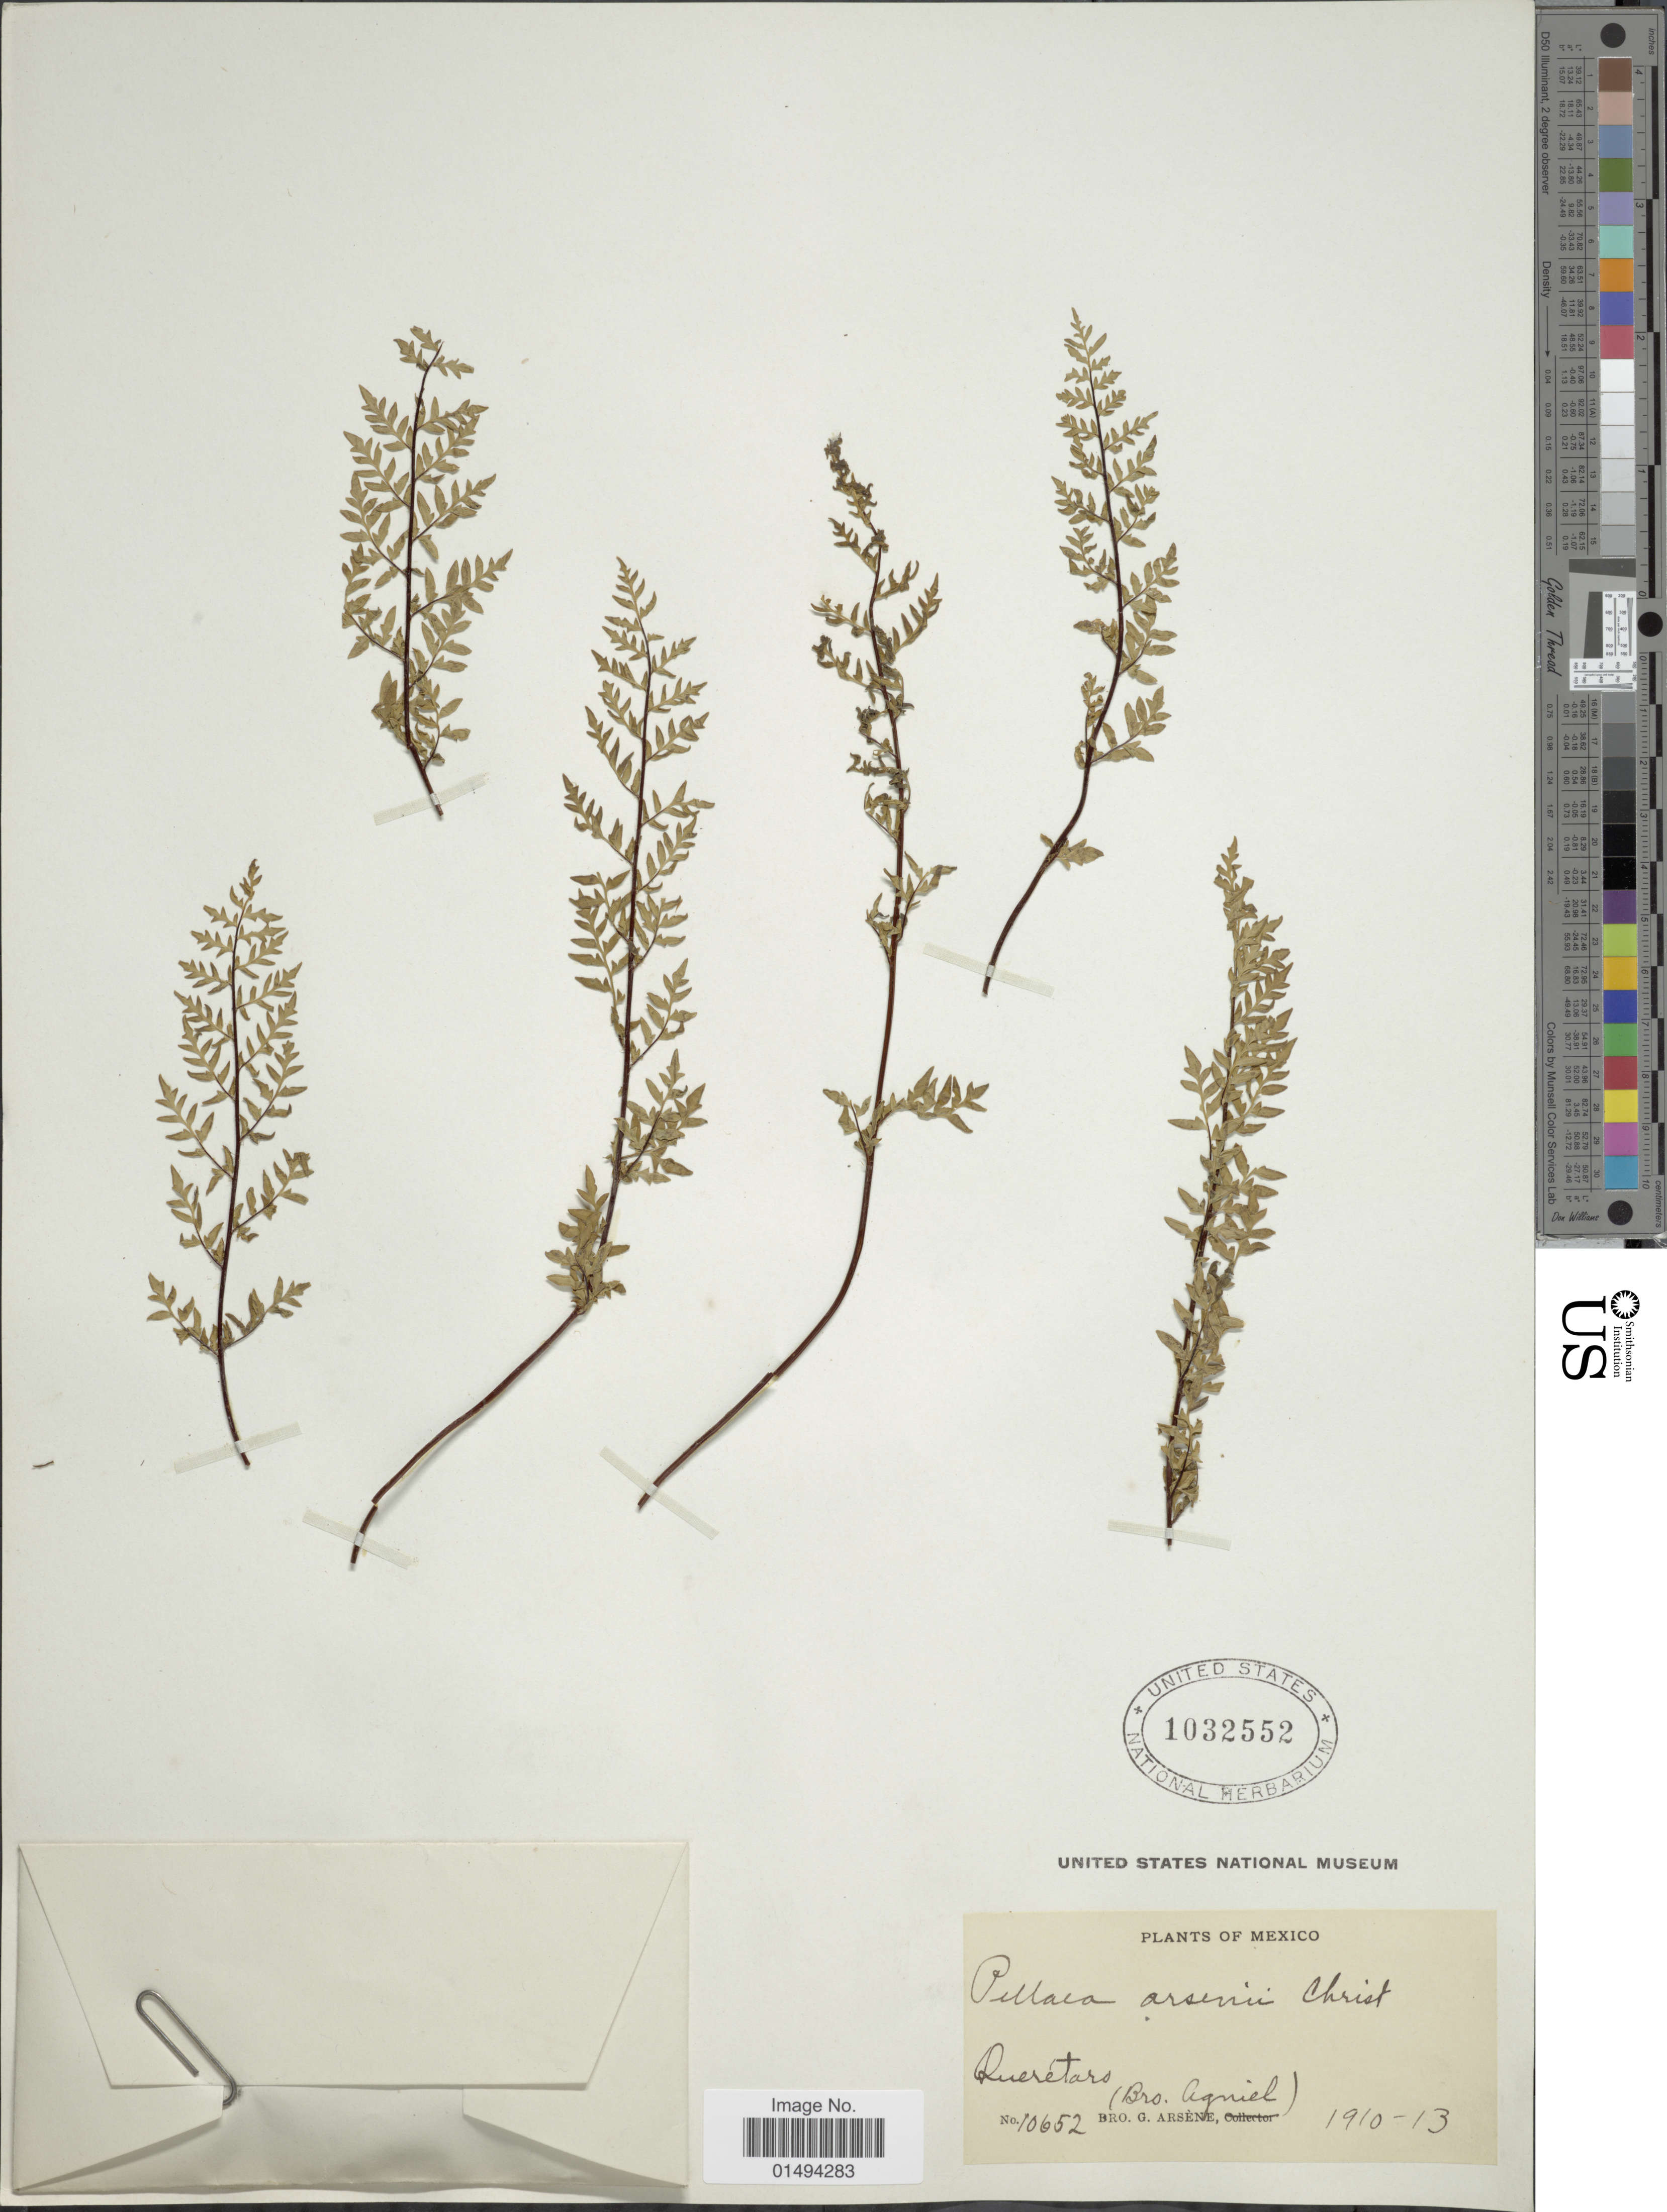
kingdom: Plantae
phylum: Tracheophyta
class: Polypodiopsida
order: Polypodiales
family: Pteridaceae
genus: Myriopteris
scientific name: Myriopteris allosuroides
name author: (Mett.) Grusz & Windham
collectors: Bro. G. Arsène & Bro. Agniel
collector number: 10652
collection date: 1910/1913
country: Mexico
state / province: Querétaro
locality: Queretaro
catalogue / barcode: US 1032552